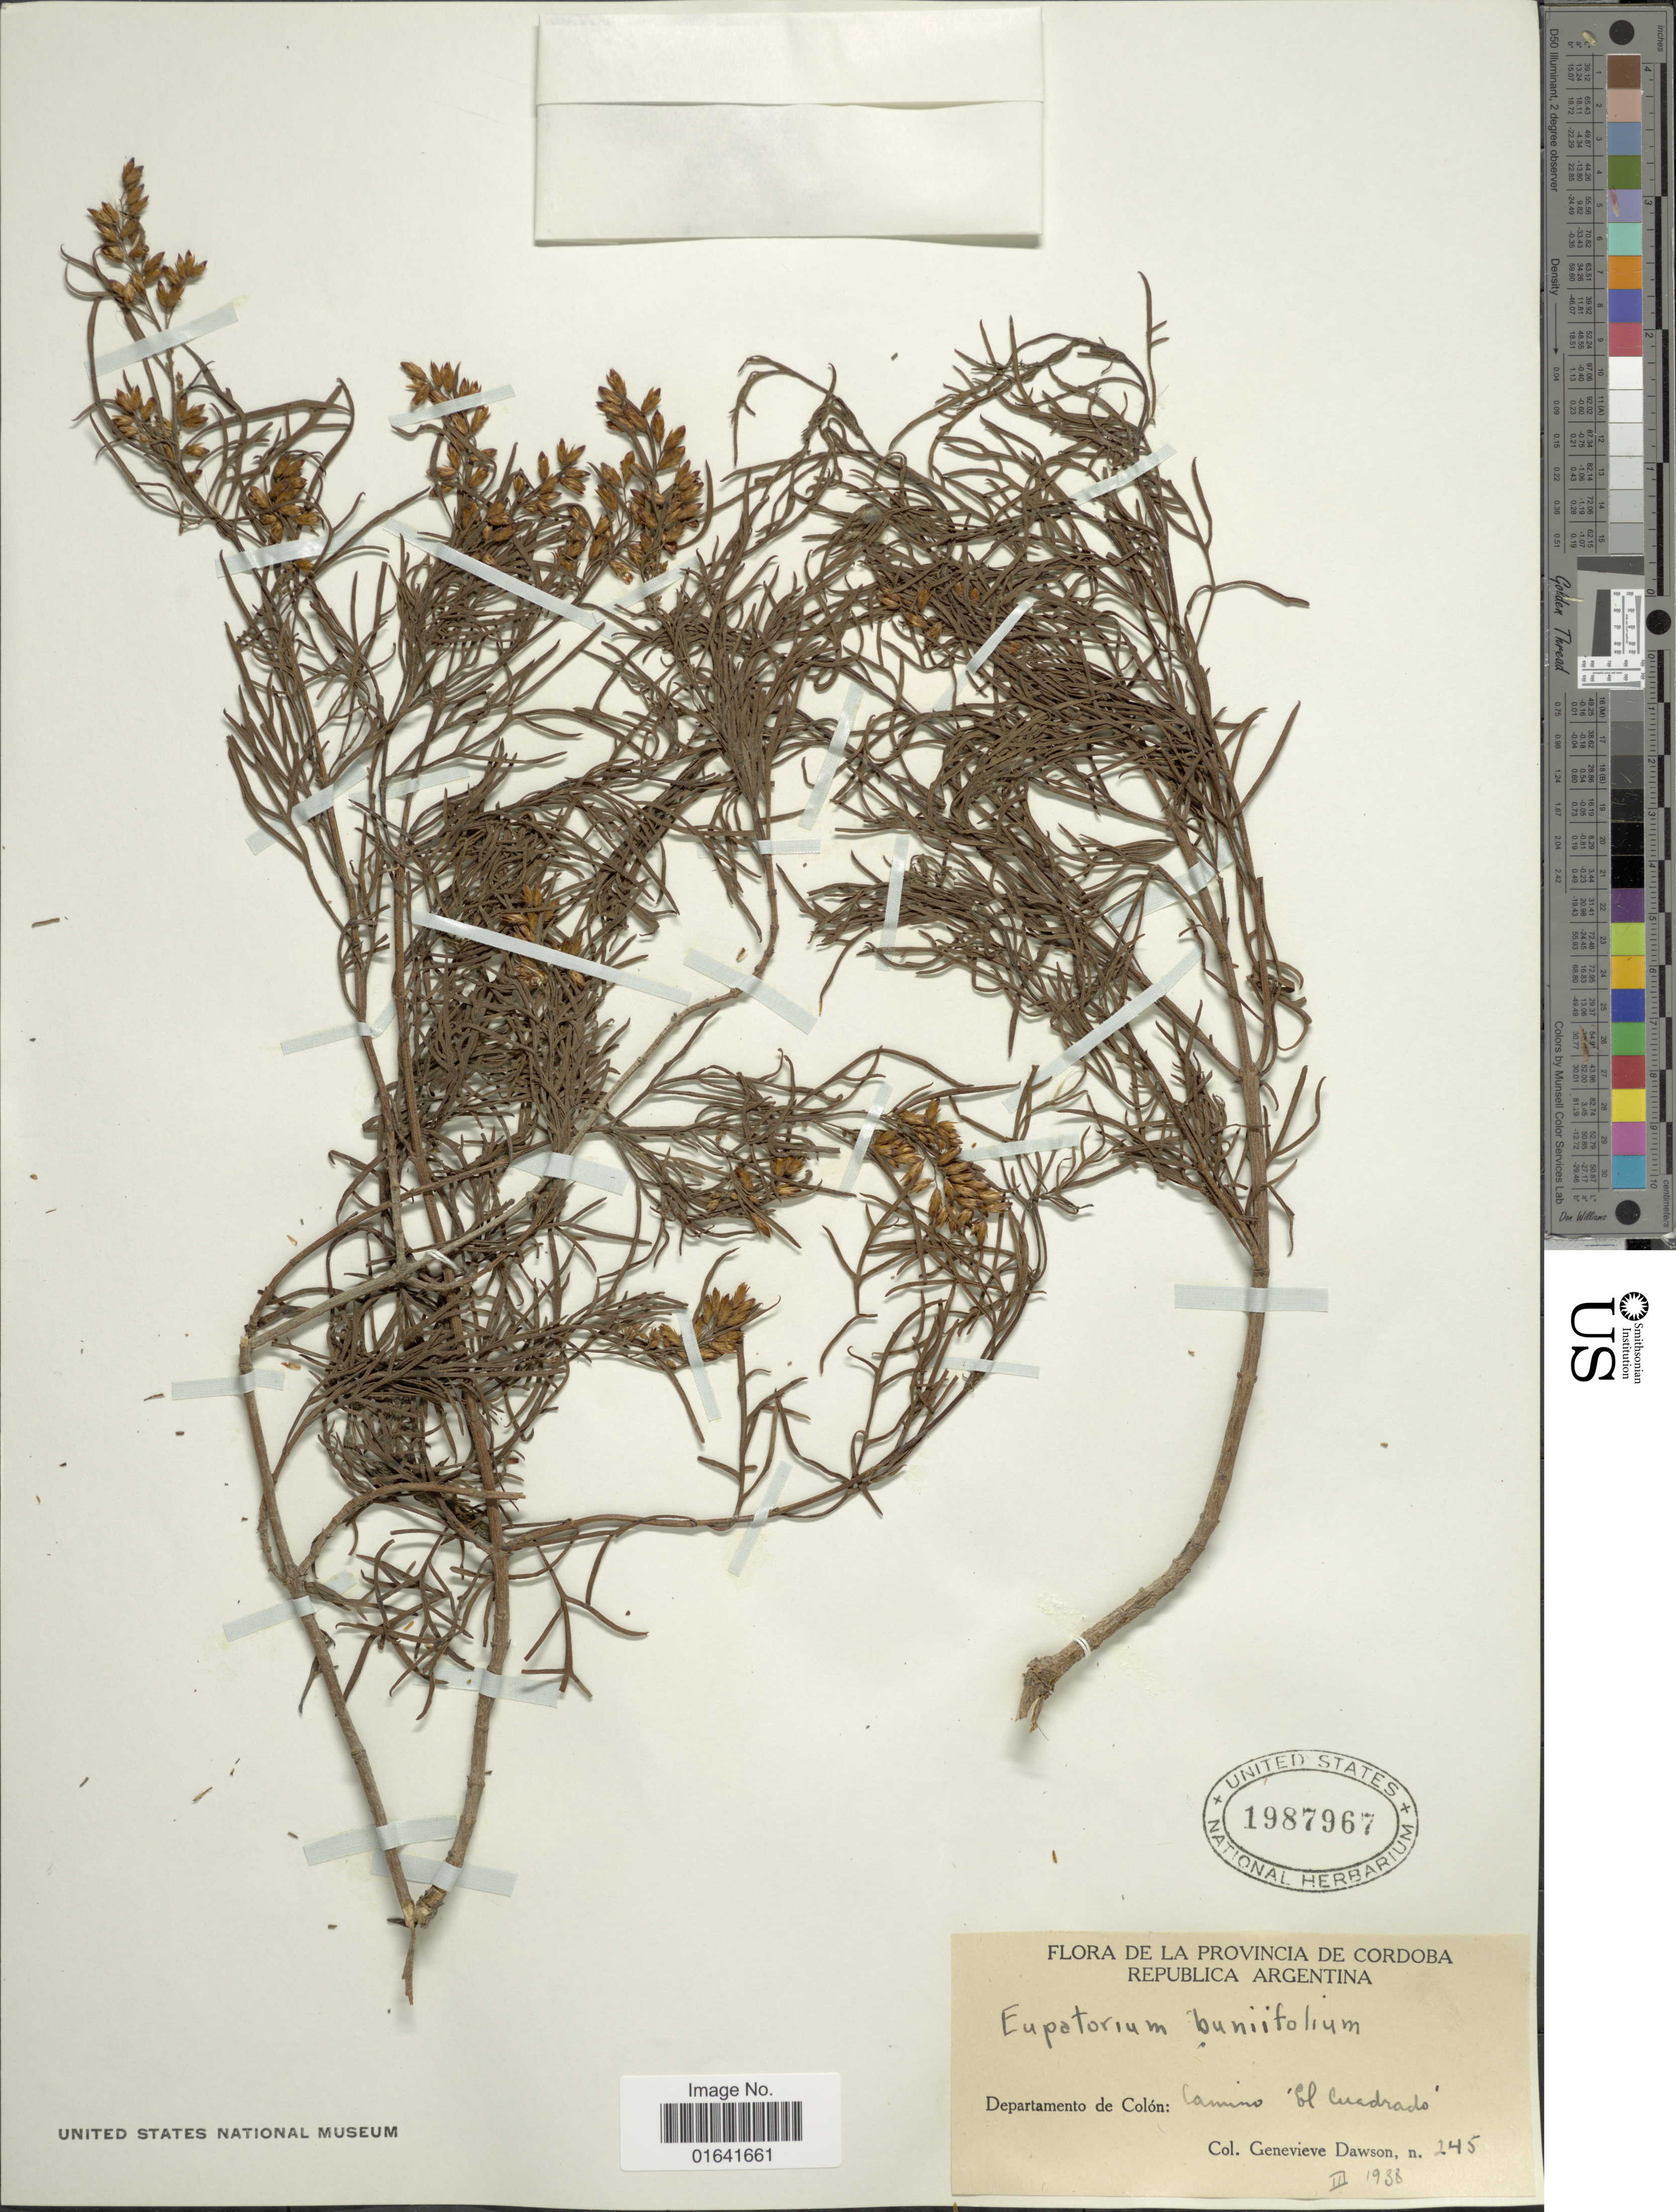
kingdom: Plantae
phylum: Tracheophyta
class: Magnoliopsida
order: Asterales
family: Asteraceae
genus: Acanthostyles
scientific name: Acanthostyles buniifolius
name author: (Hook. & Arn.) R.M. King & H. Rob.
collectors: G. Dawson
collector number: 245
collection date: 1938-03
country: Argentina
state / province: Cordoba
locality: La Provincia de Cordoba, Republica Argentina, Departamento de Colón: Camino 'El Cuadrado'.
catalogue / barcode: US 1987967